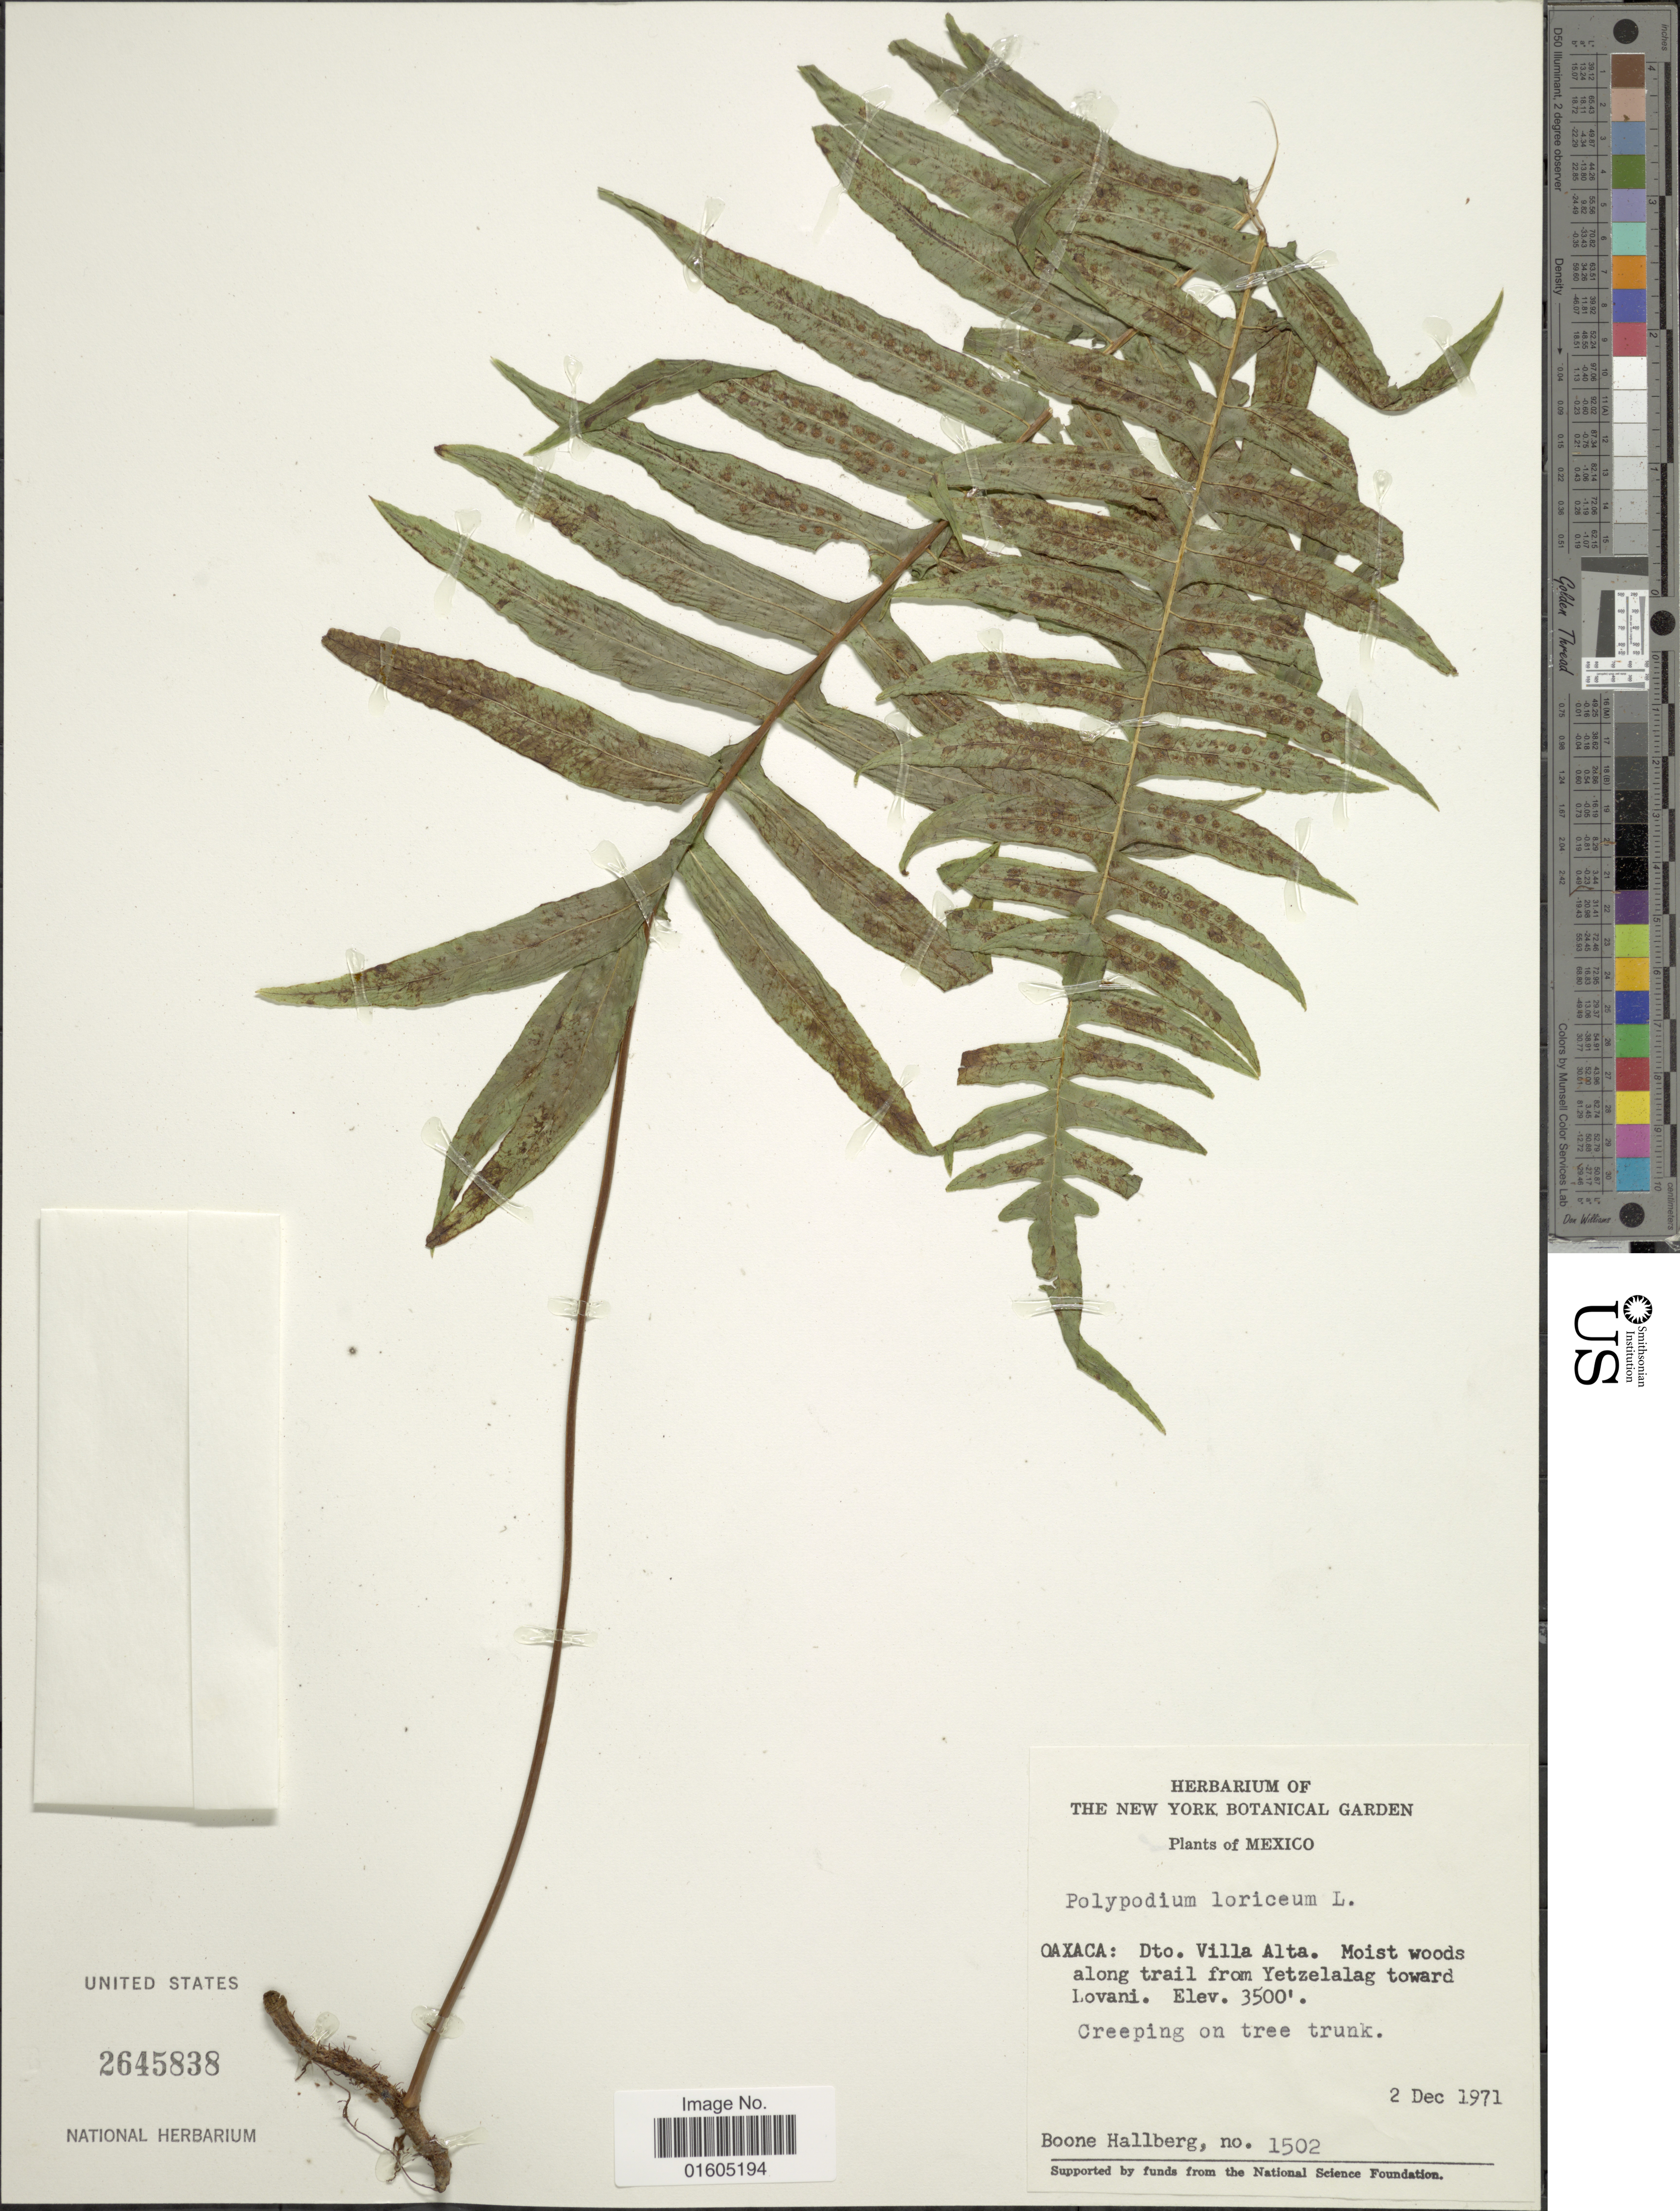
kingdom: Plantae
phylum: Tracheophyta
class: Polypodiopsida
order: Polypodiales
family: Polypodiaceae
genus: Serpocaulon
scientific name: Serpocaulon loriceum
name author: (L.) A.R. Sm.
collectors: B. Hallberg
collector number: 1502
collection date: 1971-12-02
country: Mexico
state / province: Oaxaca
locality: Mexico. Oaxaca: Dto. Villa Alta. Moist woods along trail from Yetzelalag toward Lovani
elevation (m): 1067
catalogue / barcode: US 2645838